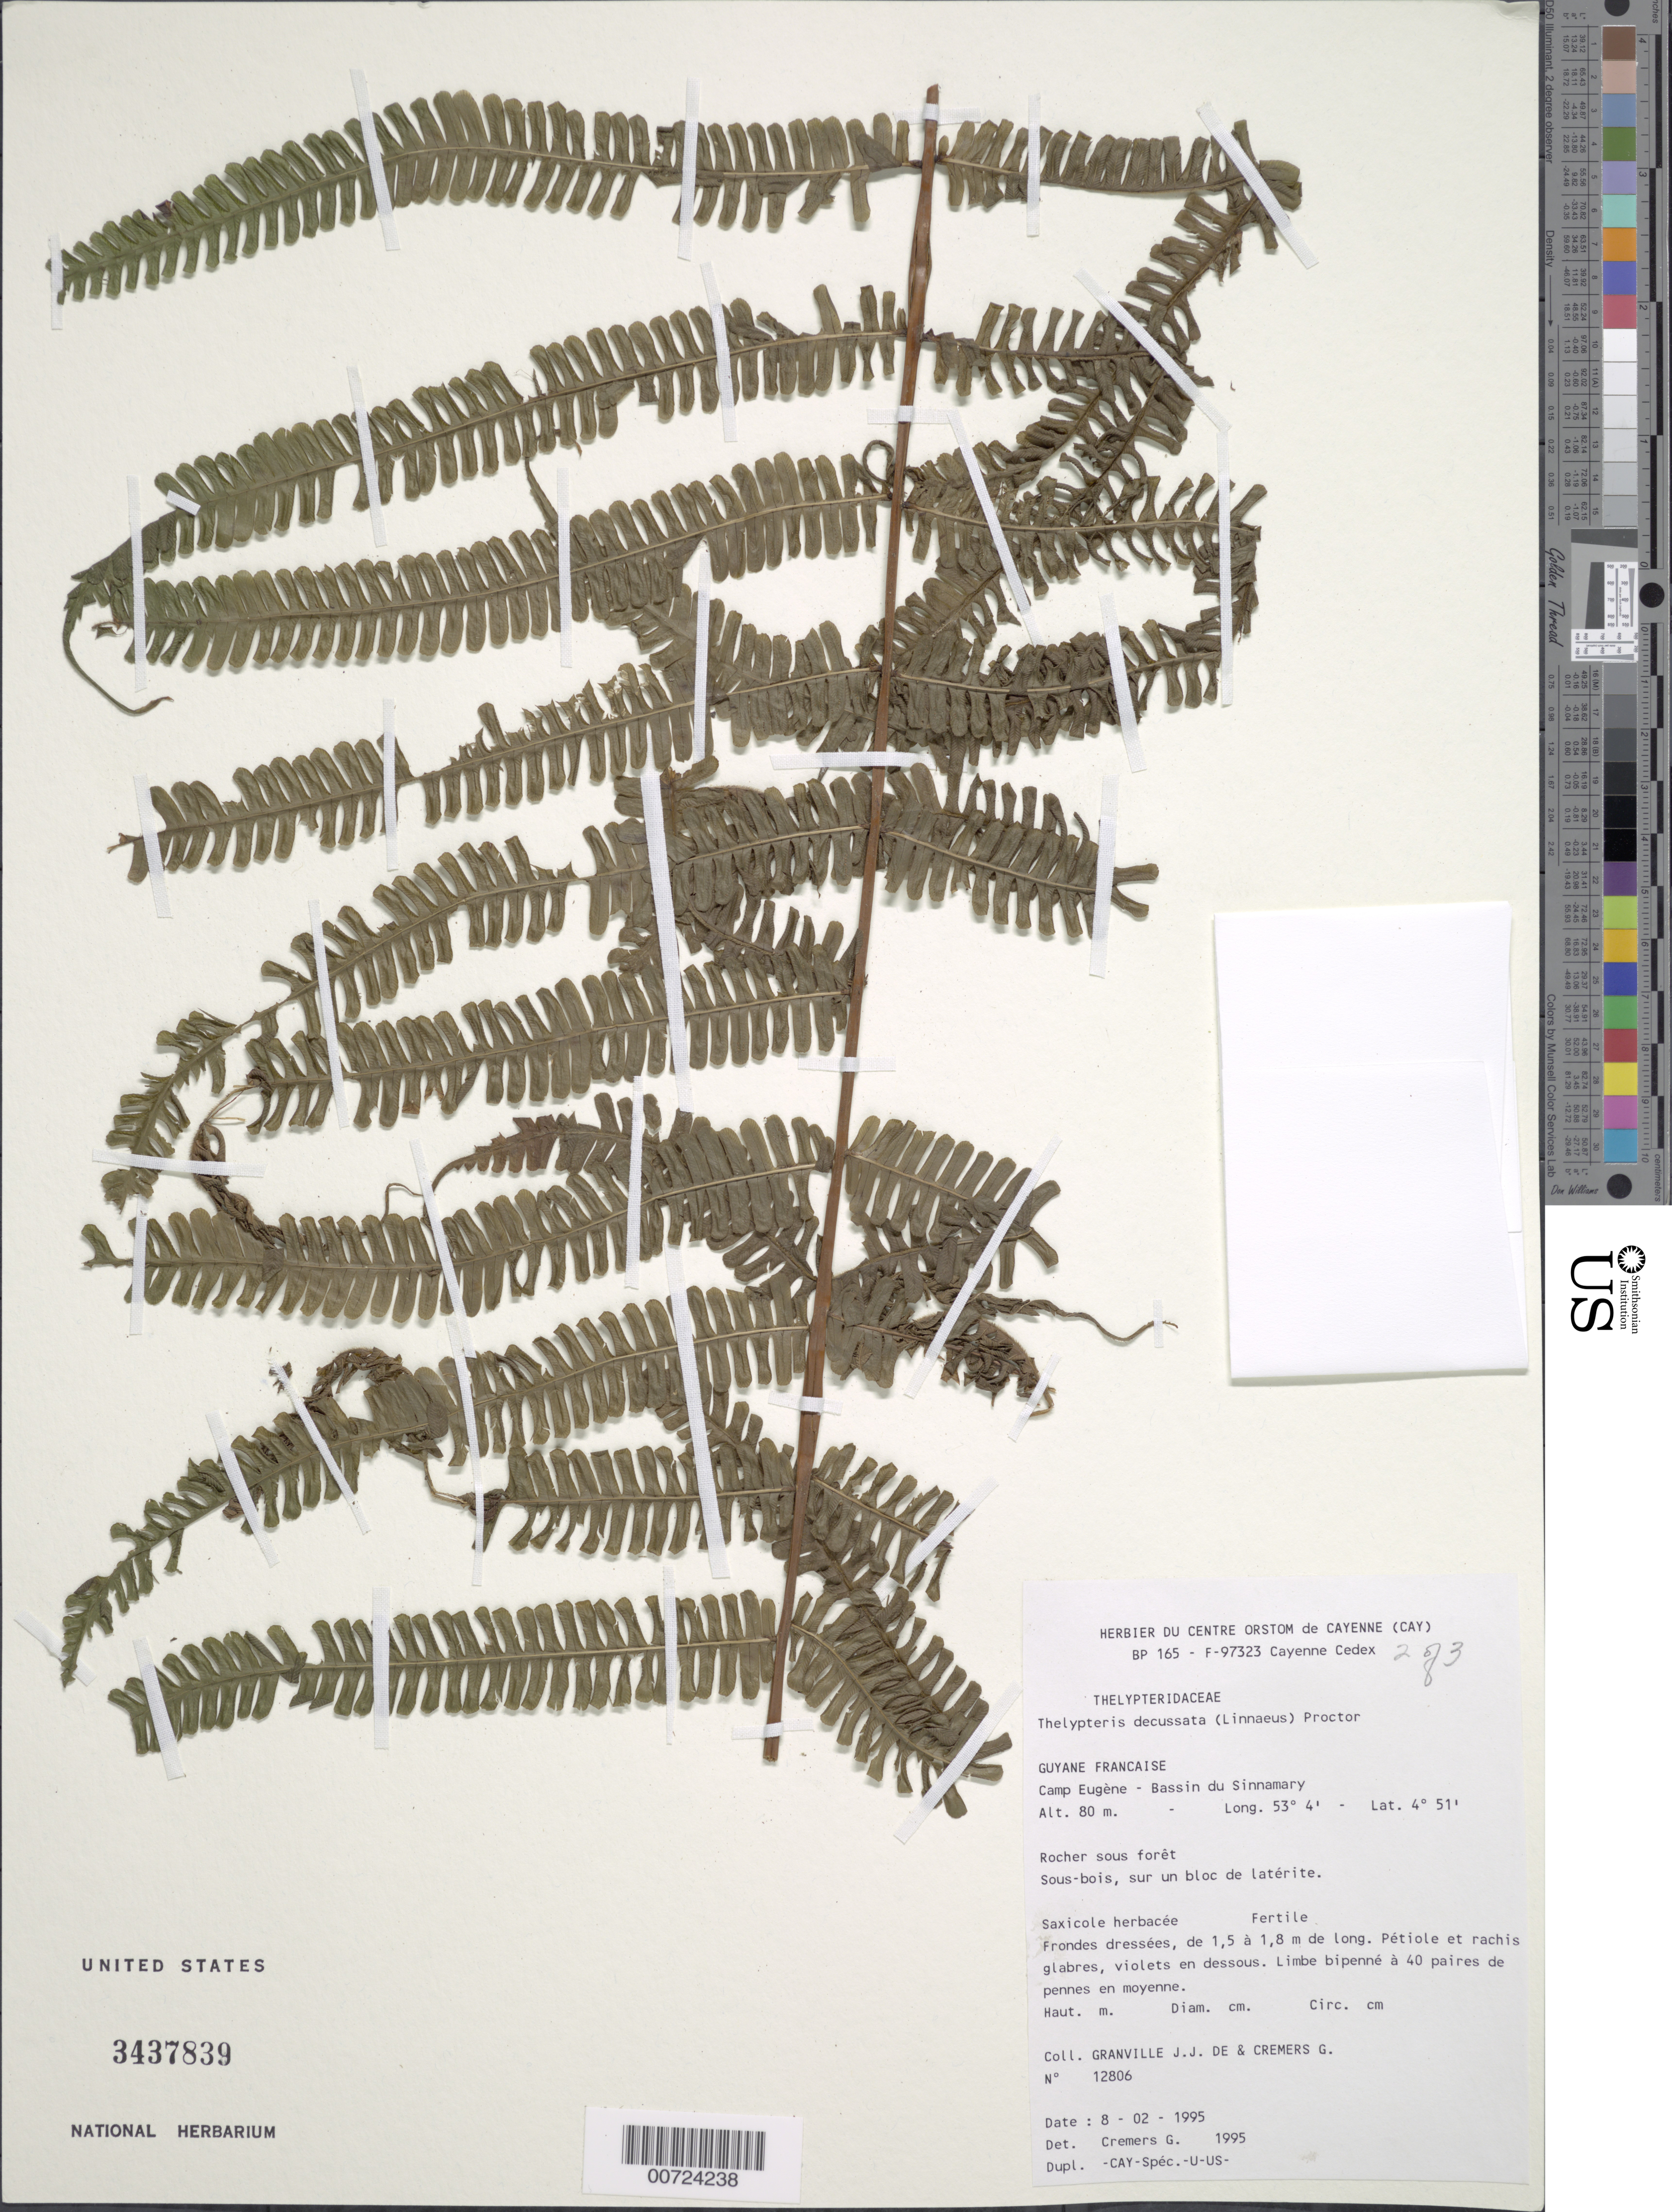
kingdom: Plantae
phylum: Tracheophyta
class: Polypodiopsida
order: Polypodiales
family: Thelypteridaceae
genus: Amauropelta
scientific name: Amauropelta decurtata (Link) comb. nov., ined. 2015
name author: (Link)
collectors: J.-J. de Granville & G. Cremers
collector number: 12806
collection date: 1995-02-08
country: French Guiana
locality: Camp Eugene - Bassin du Sinnamary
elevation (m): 80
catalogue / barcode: US 3437839